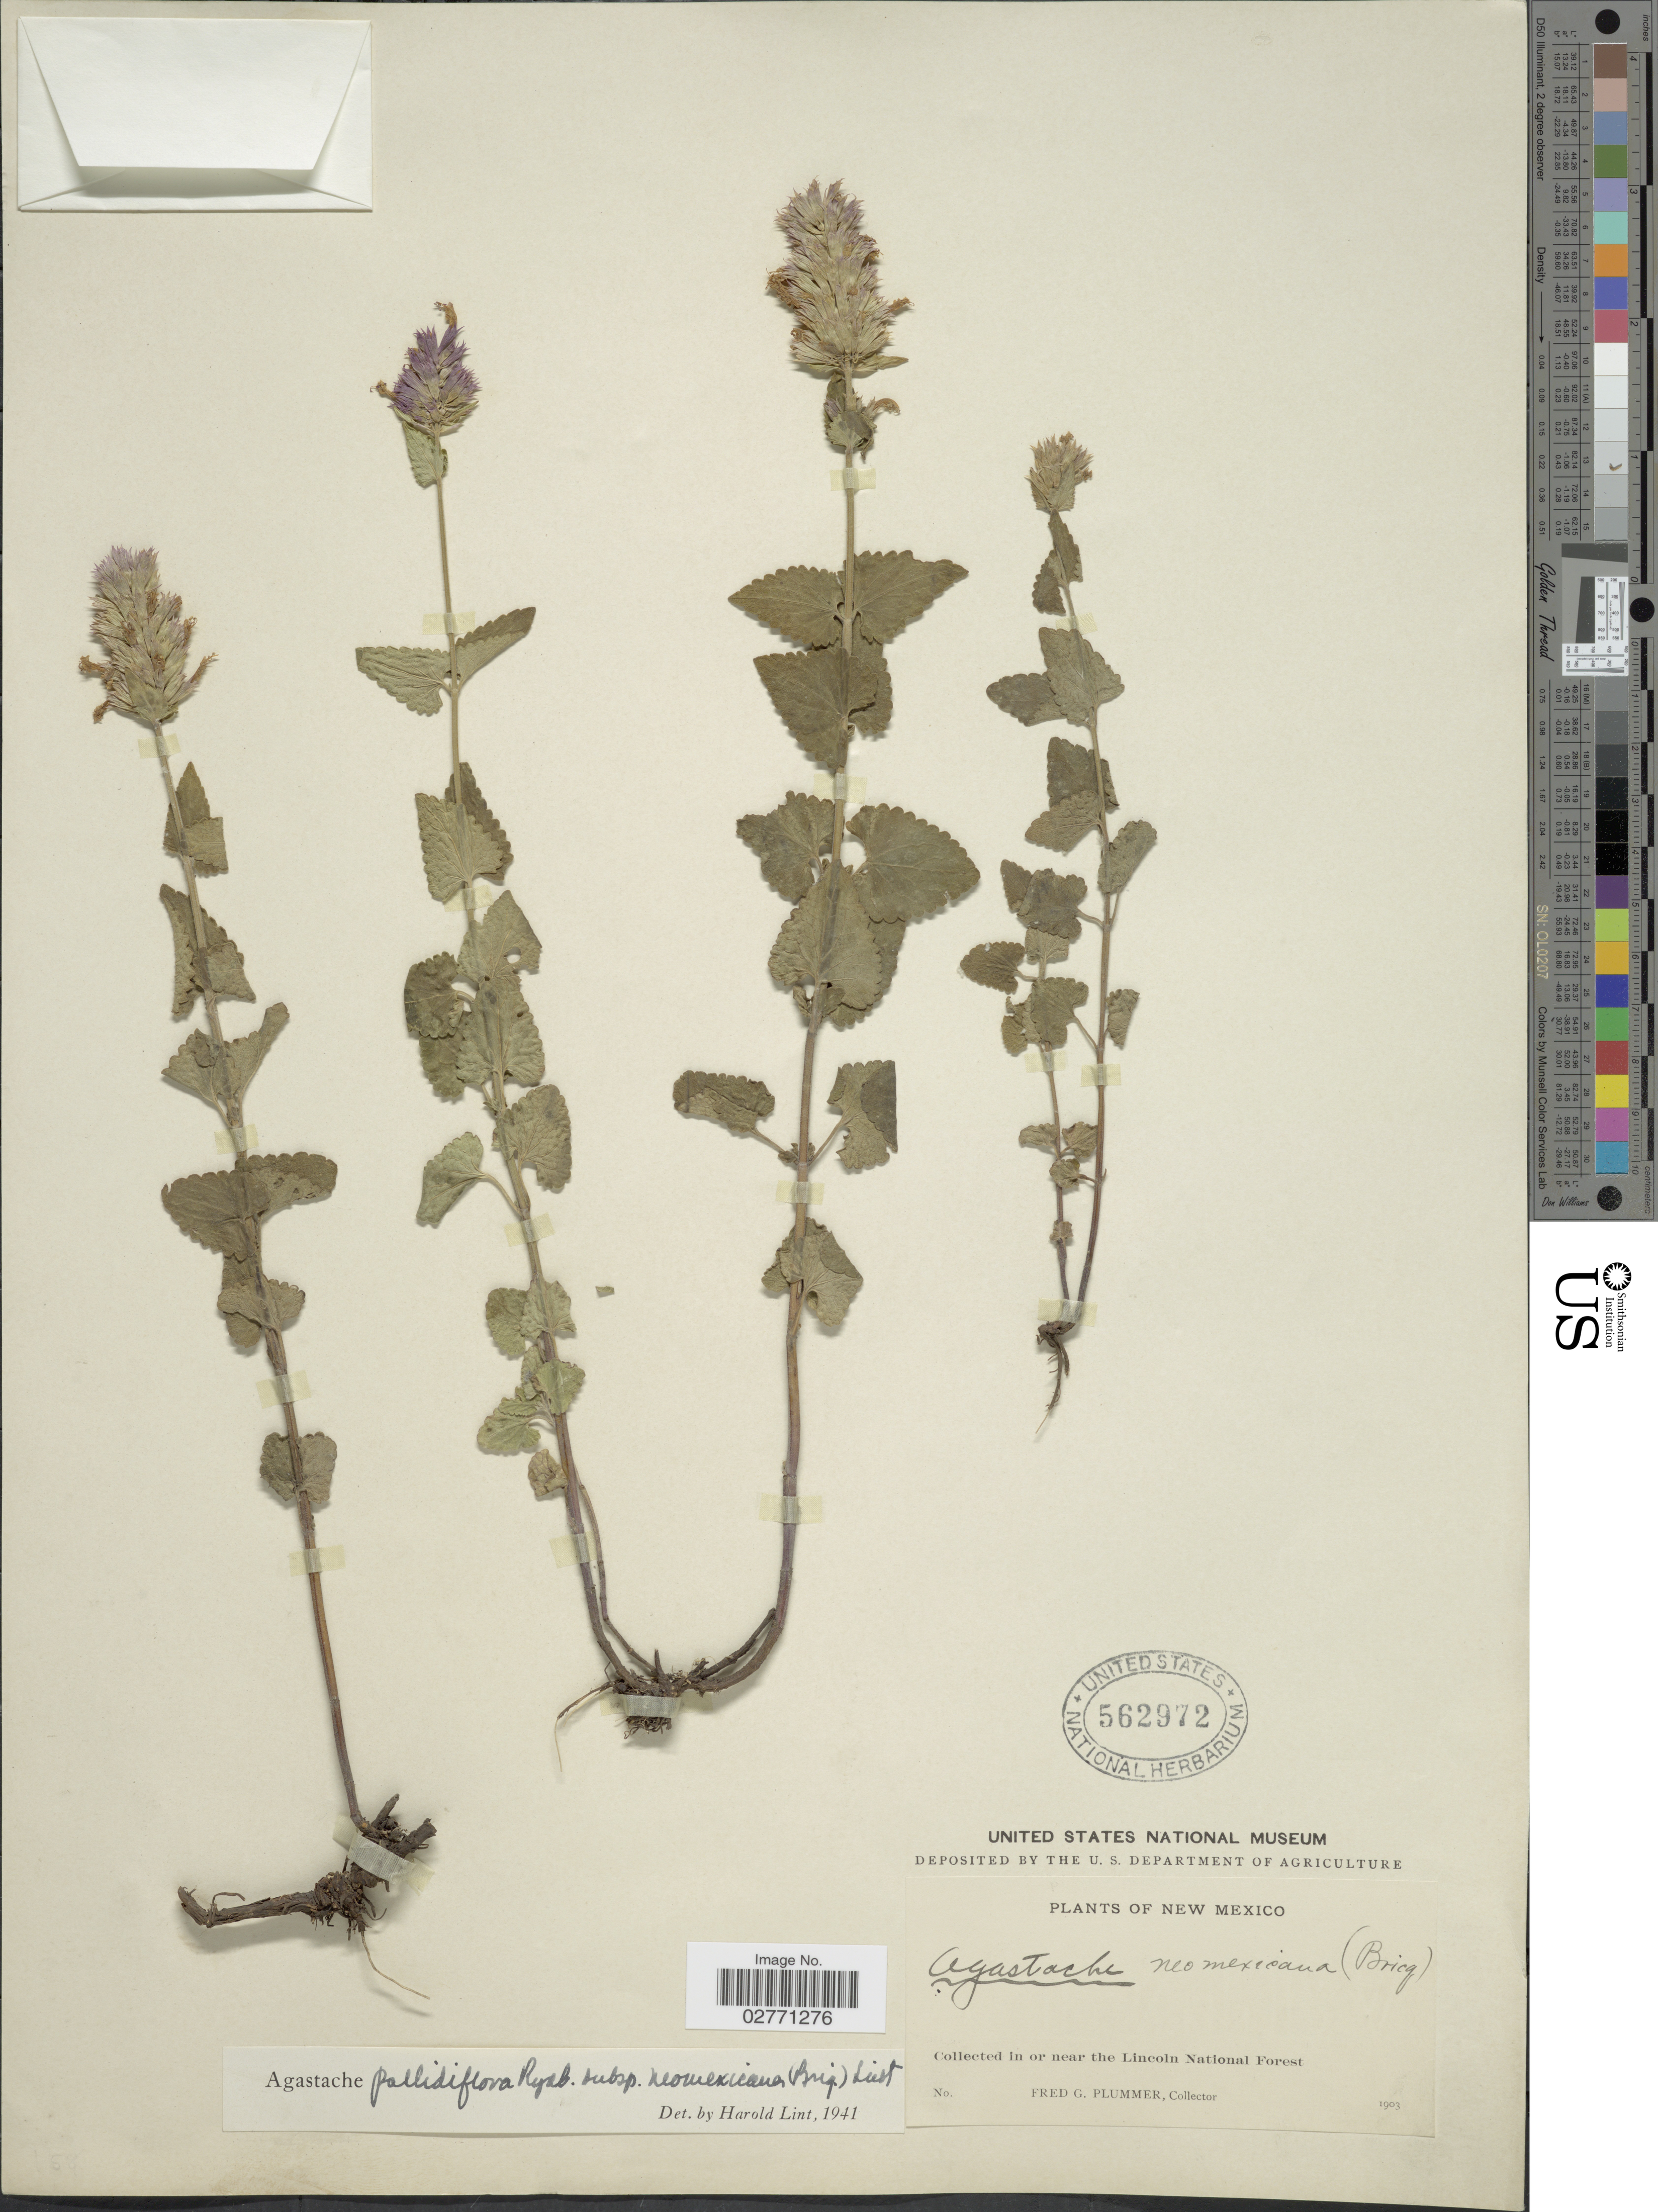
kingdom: Plantae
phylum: Tracheophyta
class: Magnoliopsida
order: Lamiales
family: Lamiaceae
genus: Agastache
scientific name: Agastache pallidiflora subsp. neomexicana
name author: (Briq.) Lint & Epling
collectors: F. Plummer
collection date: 1903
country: United States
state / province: New Mexico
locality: Collected in or near the Lincoln National Forest.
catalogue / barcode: US 562972